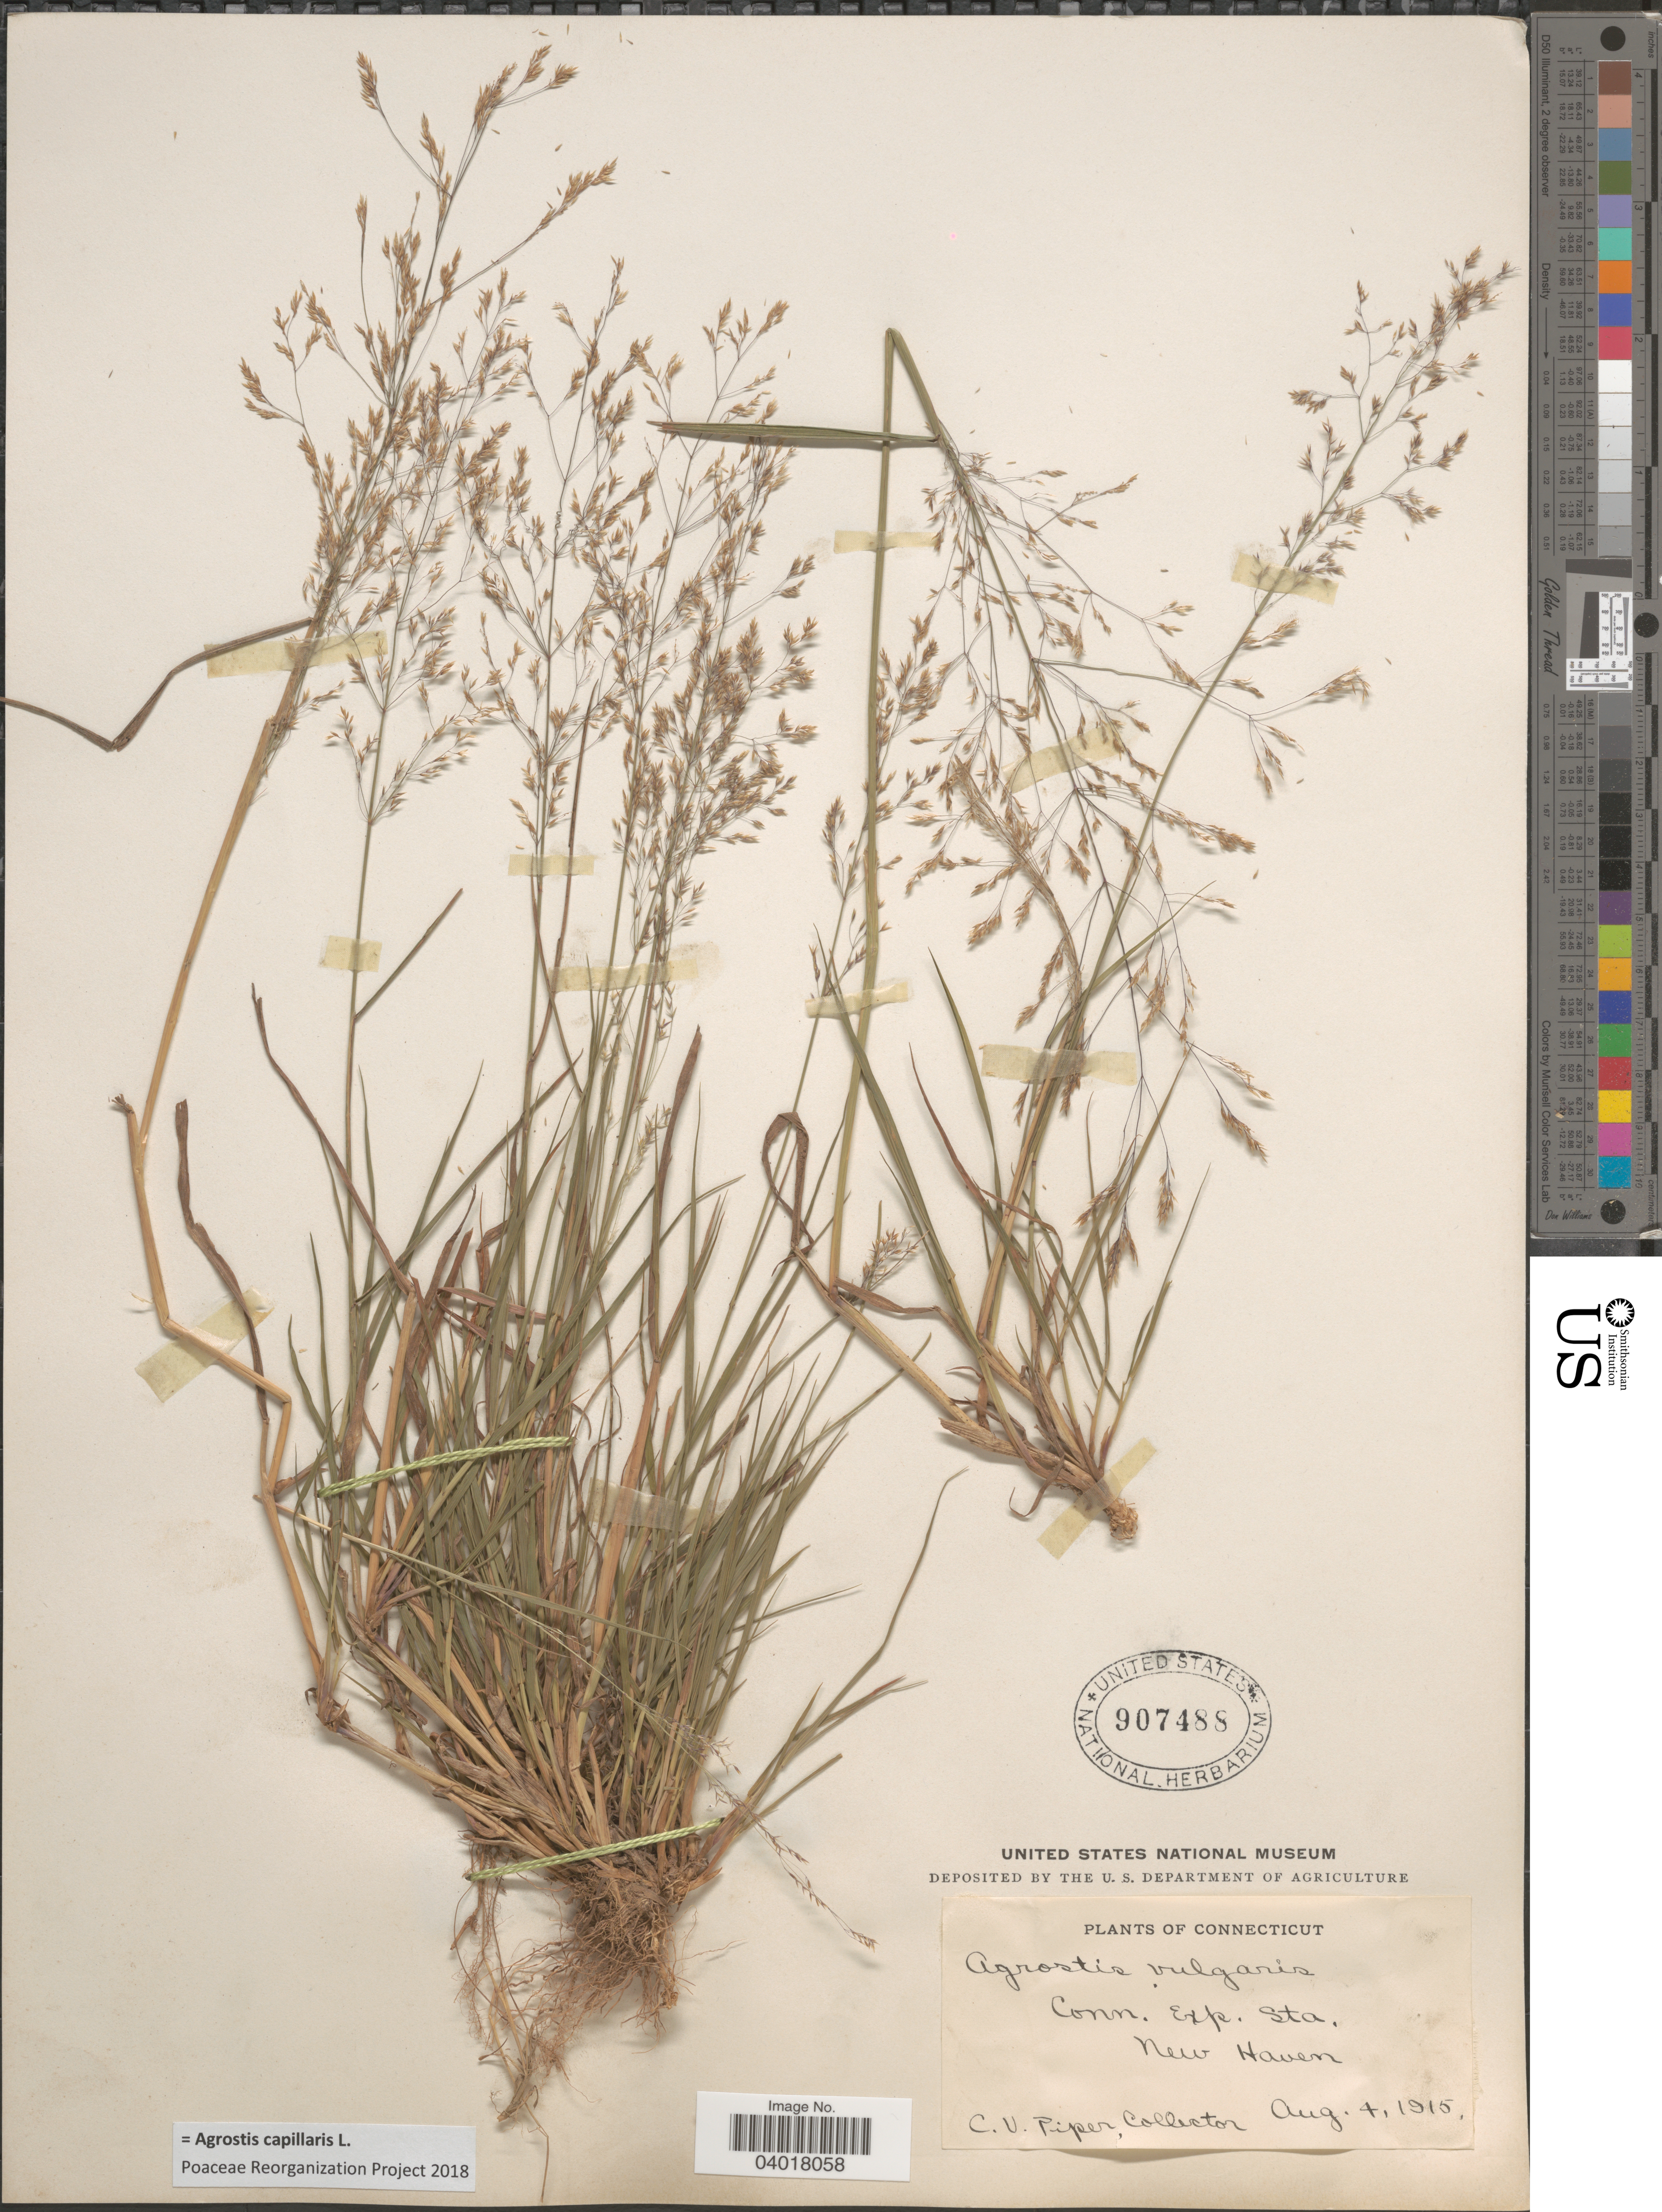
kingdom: Plantae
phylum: Tracheophyta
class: Liliopsida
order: Poales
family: Poaceae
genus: Agrostis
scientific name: Agrostis capillaris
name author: L.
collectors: C. V. Piper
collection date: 1915-08-04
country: United States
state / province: Connecticut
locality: Conn. Exp. Sta. New Haven.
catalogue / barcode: US 907488